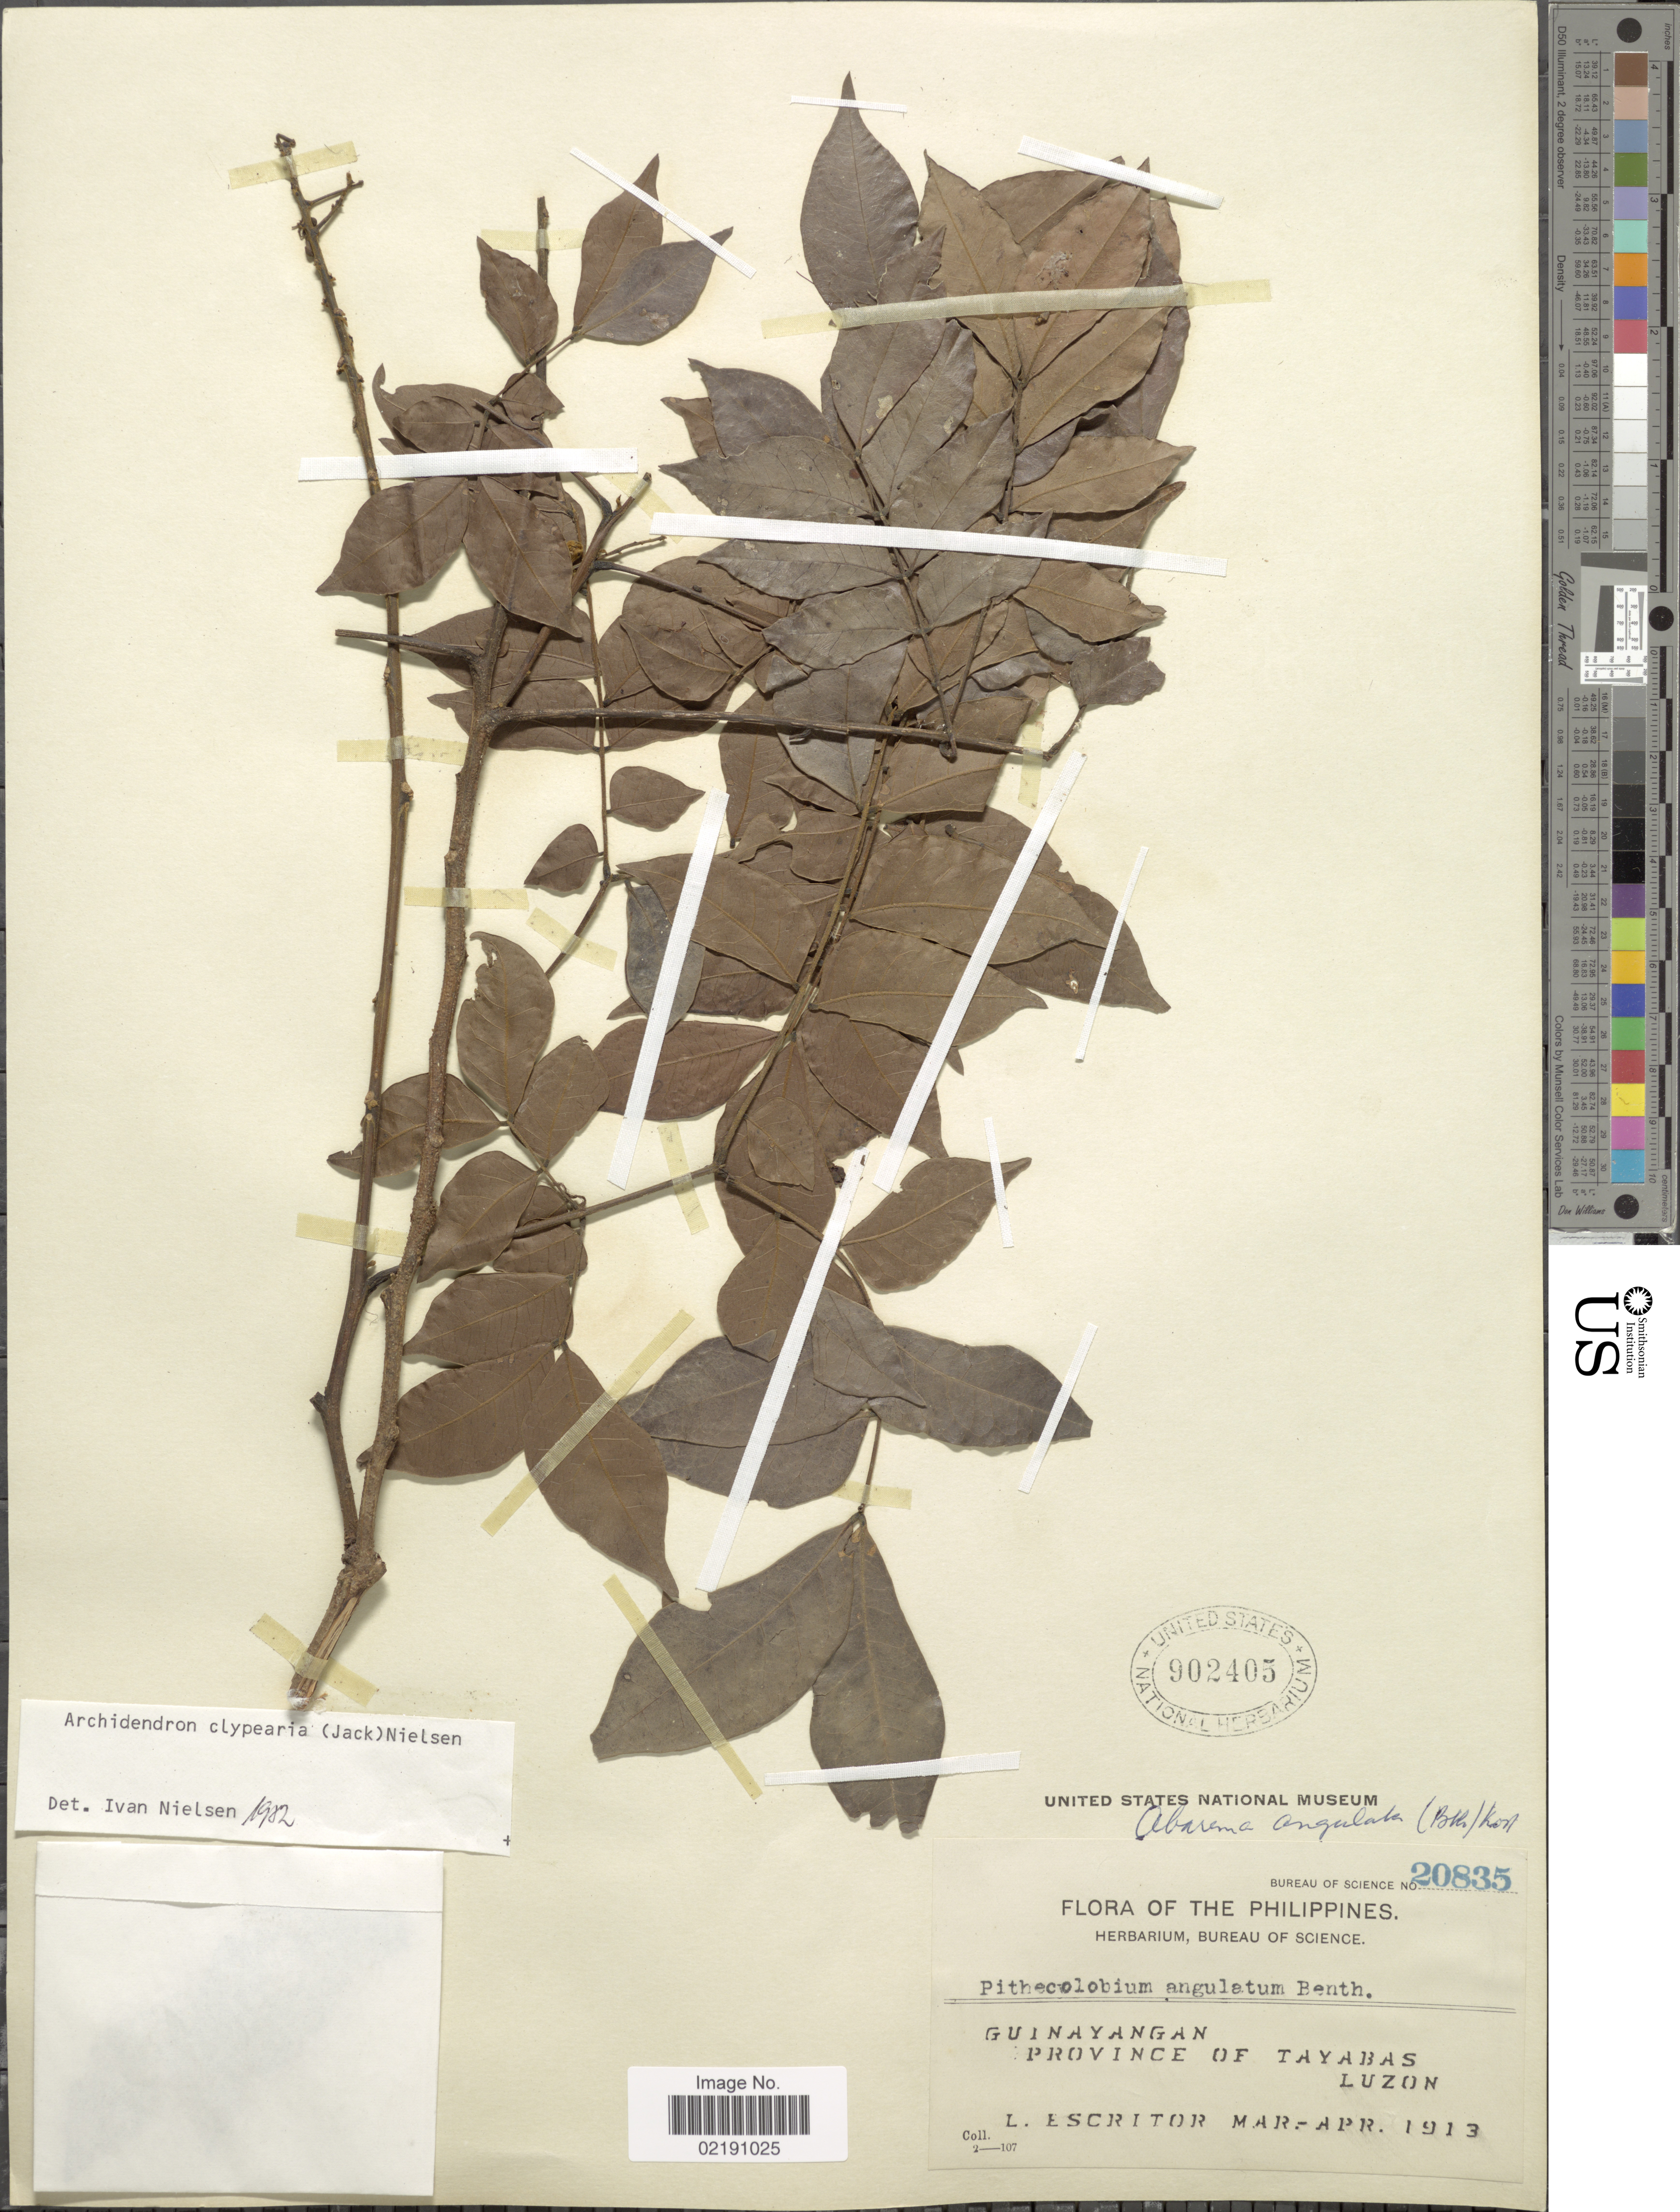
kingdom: Plantae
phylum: Tracheophyta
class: Magnoliopsida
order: Fabales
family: Fabaceae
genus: Archidendron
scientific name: Archidendron clypearia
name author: (Jack) I.C. Nielsen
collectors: L. Escritor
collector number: Bureau of Science 20835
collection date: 1913-03/1913-04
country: Philippines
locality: Guinayangan. Province of Tayabas. Luzon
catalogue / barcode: US 902405